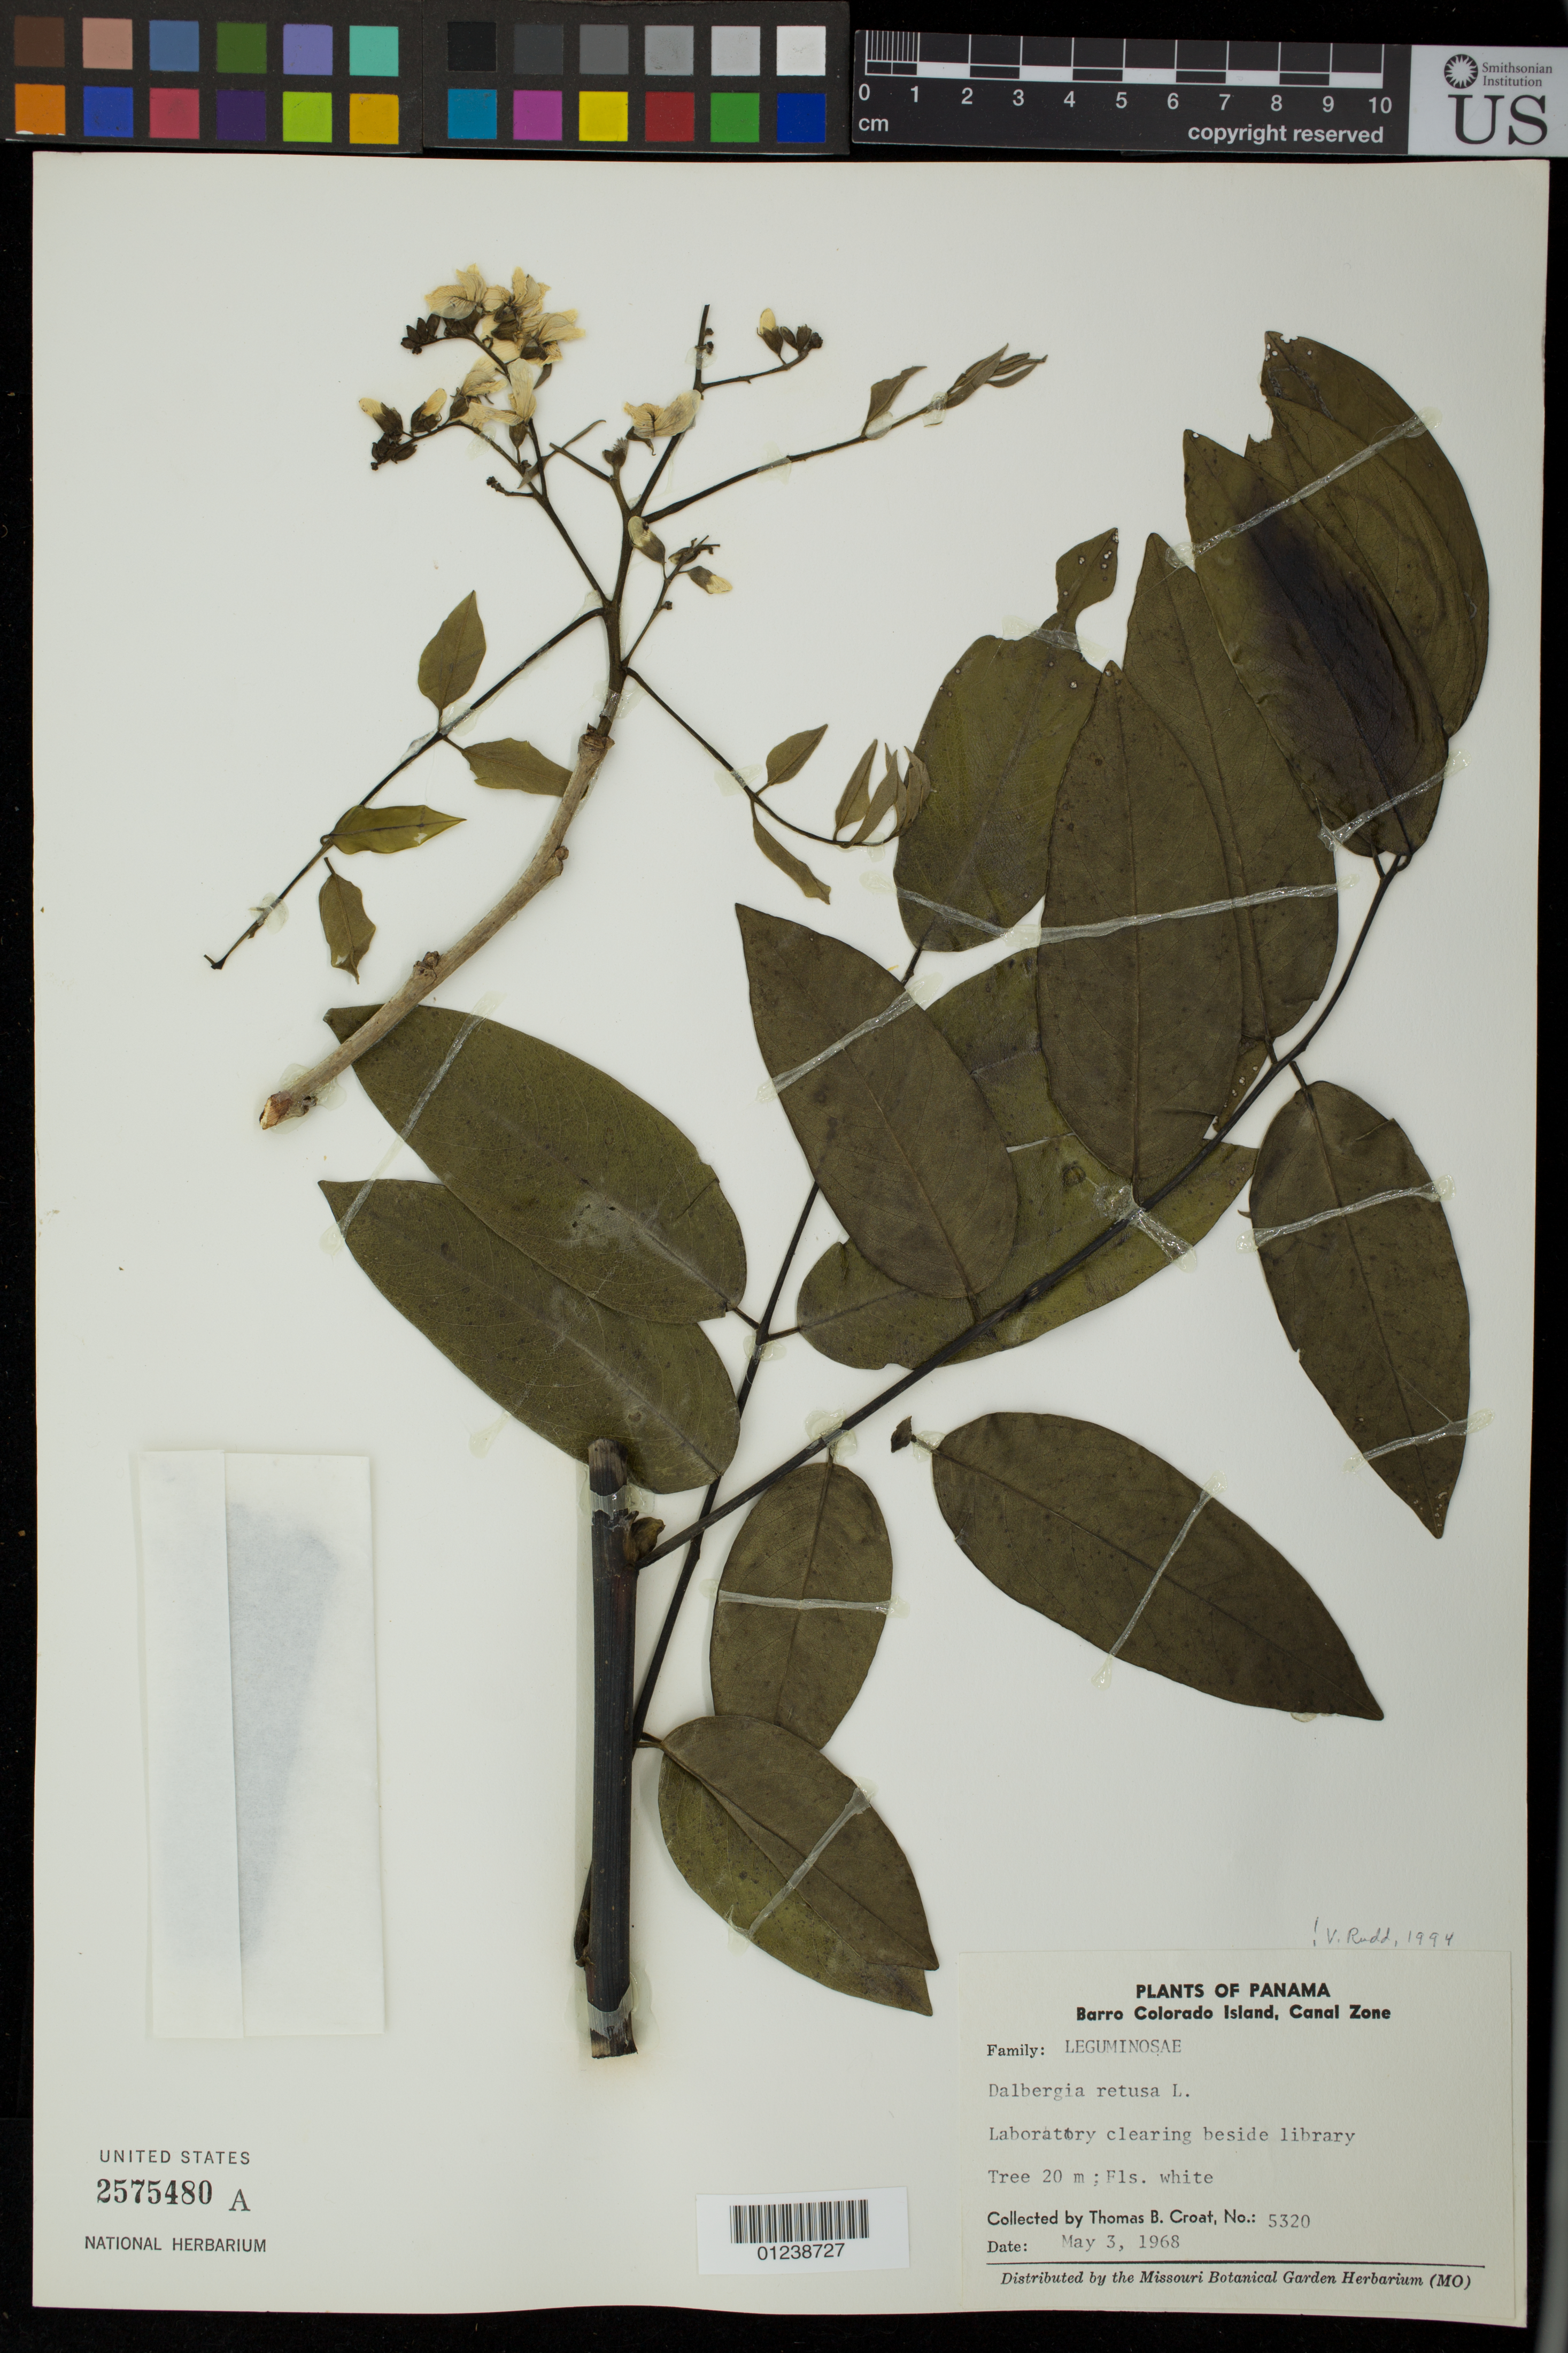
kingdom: Plantae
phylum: Tracheophyta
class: Magnoliopsida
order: Fabales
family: Fabaceae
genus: Dalbergia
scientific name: Dalbergia retusa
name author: Hemsl.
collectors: T. B. Croat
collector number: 5320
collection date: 1968-05-03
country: Panama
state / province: Panamá Oeste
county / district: Canal Zone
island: Barro Colorado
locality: Barro Colorado Island, Canal Zone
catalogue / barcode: US 2575480